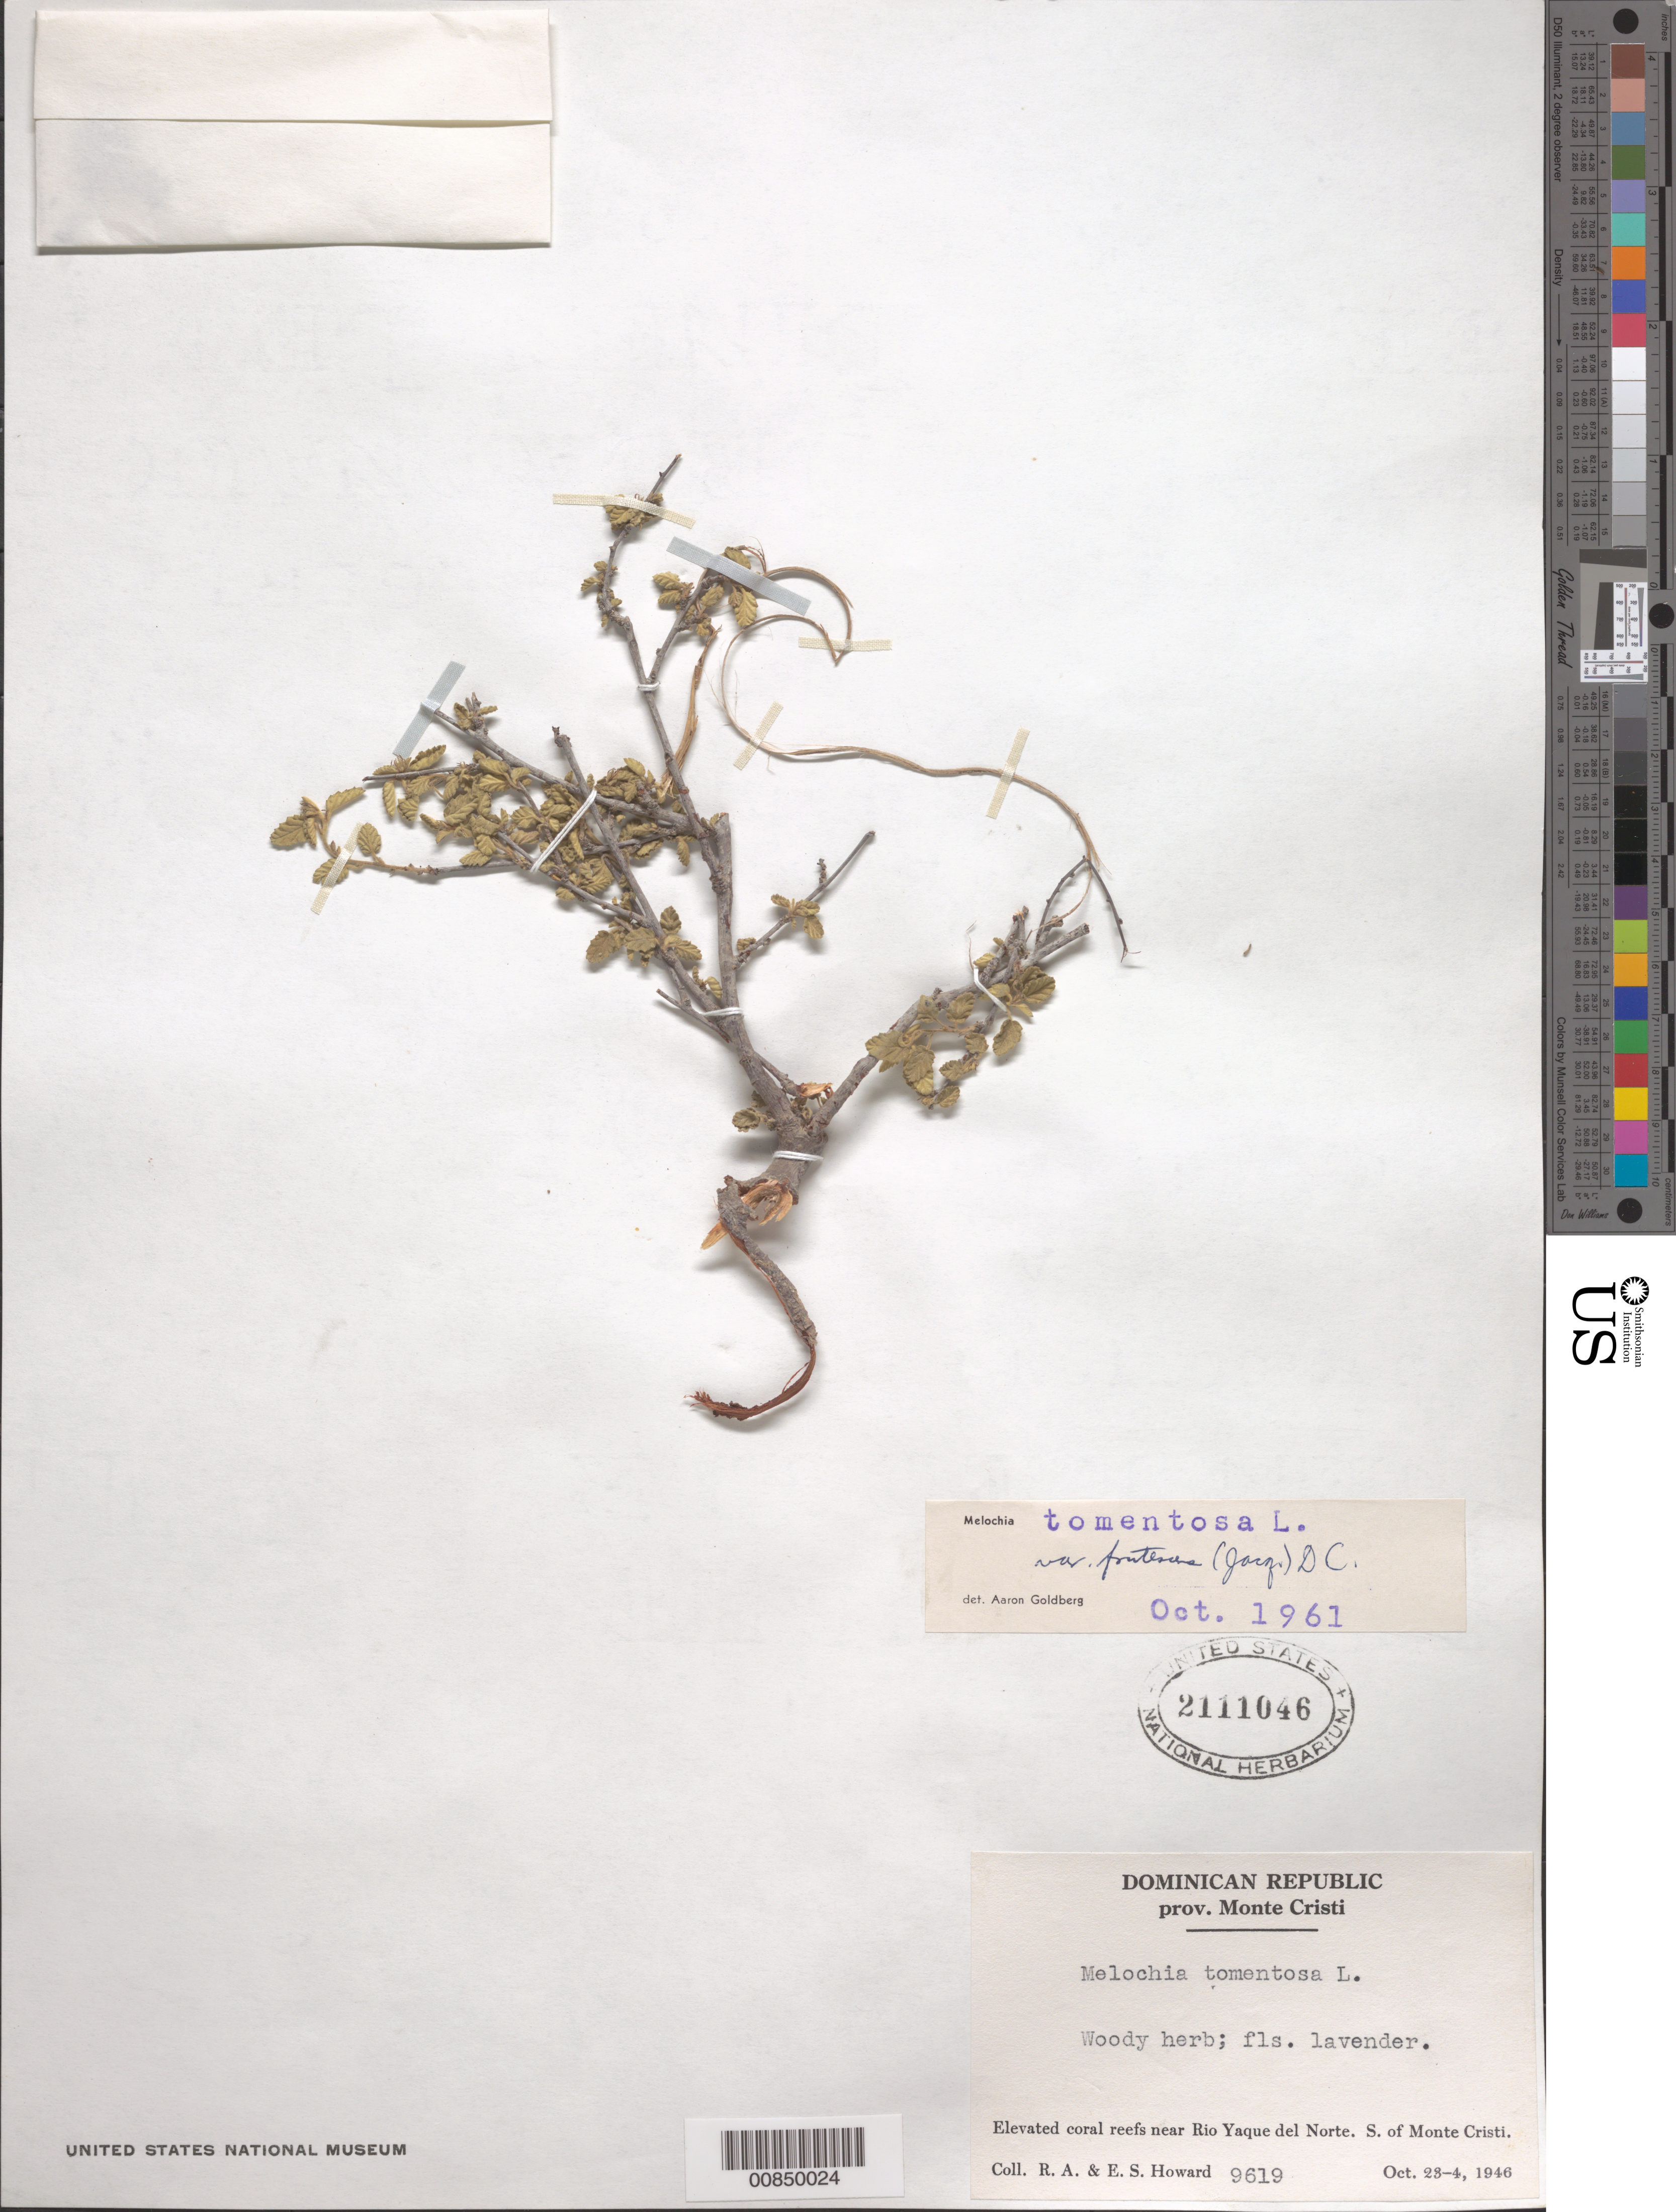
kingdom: Plantae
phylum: Tracheophyta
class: Magnoliopsida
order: Malvales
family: Malvaceae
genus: Melochia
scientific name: Melochia tomentosa var. frutescens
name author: DC.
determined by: Goldberg, Aaron, (US), NMNH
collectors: R. A. Howard & E. S. Howard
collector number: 9619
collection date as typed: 23 Oct 1946 to 24 Oct 1946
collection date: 1946-10-23/1946-10-24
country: Dominican Republic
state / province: Monte Cristi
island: Hispaniola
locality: Rio Yaque del Norte, S of Monte Cristi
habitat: Elevated coral reefs near rio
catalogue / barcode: US 2111046